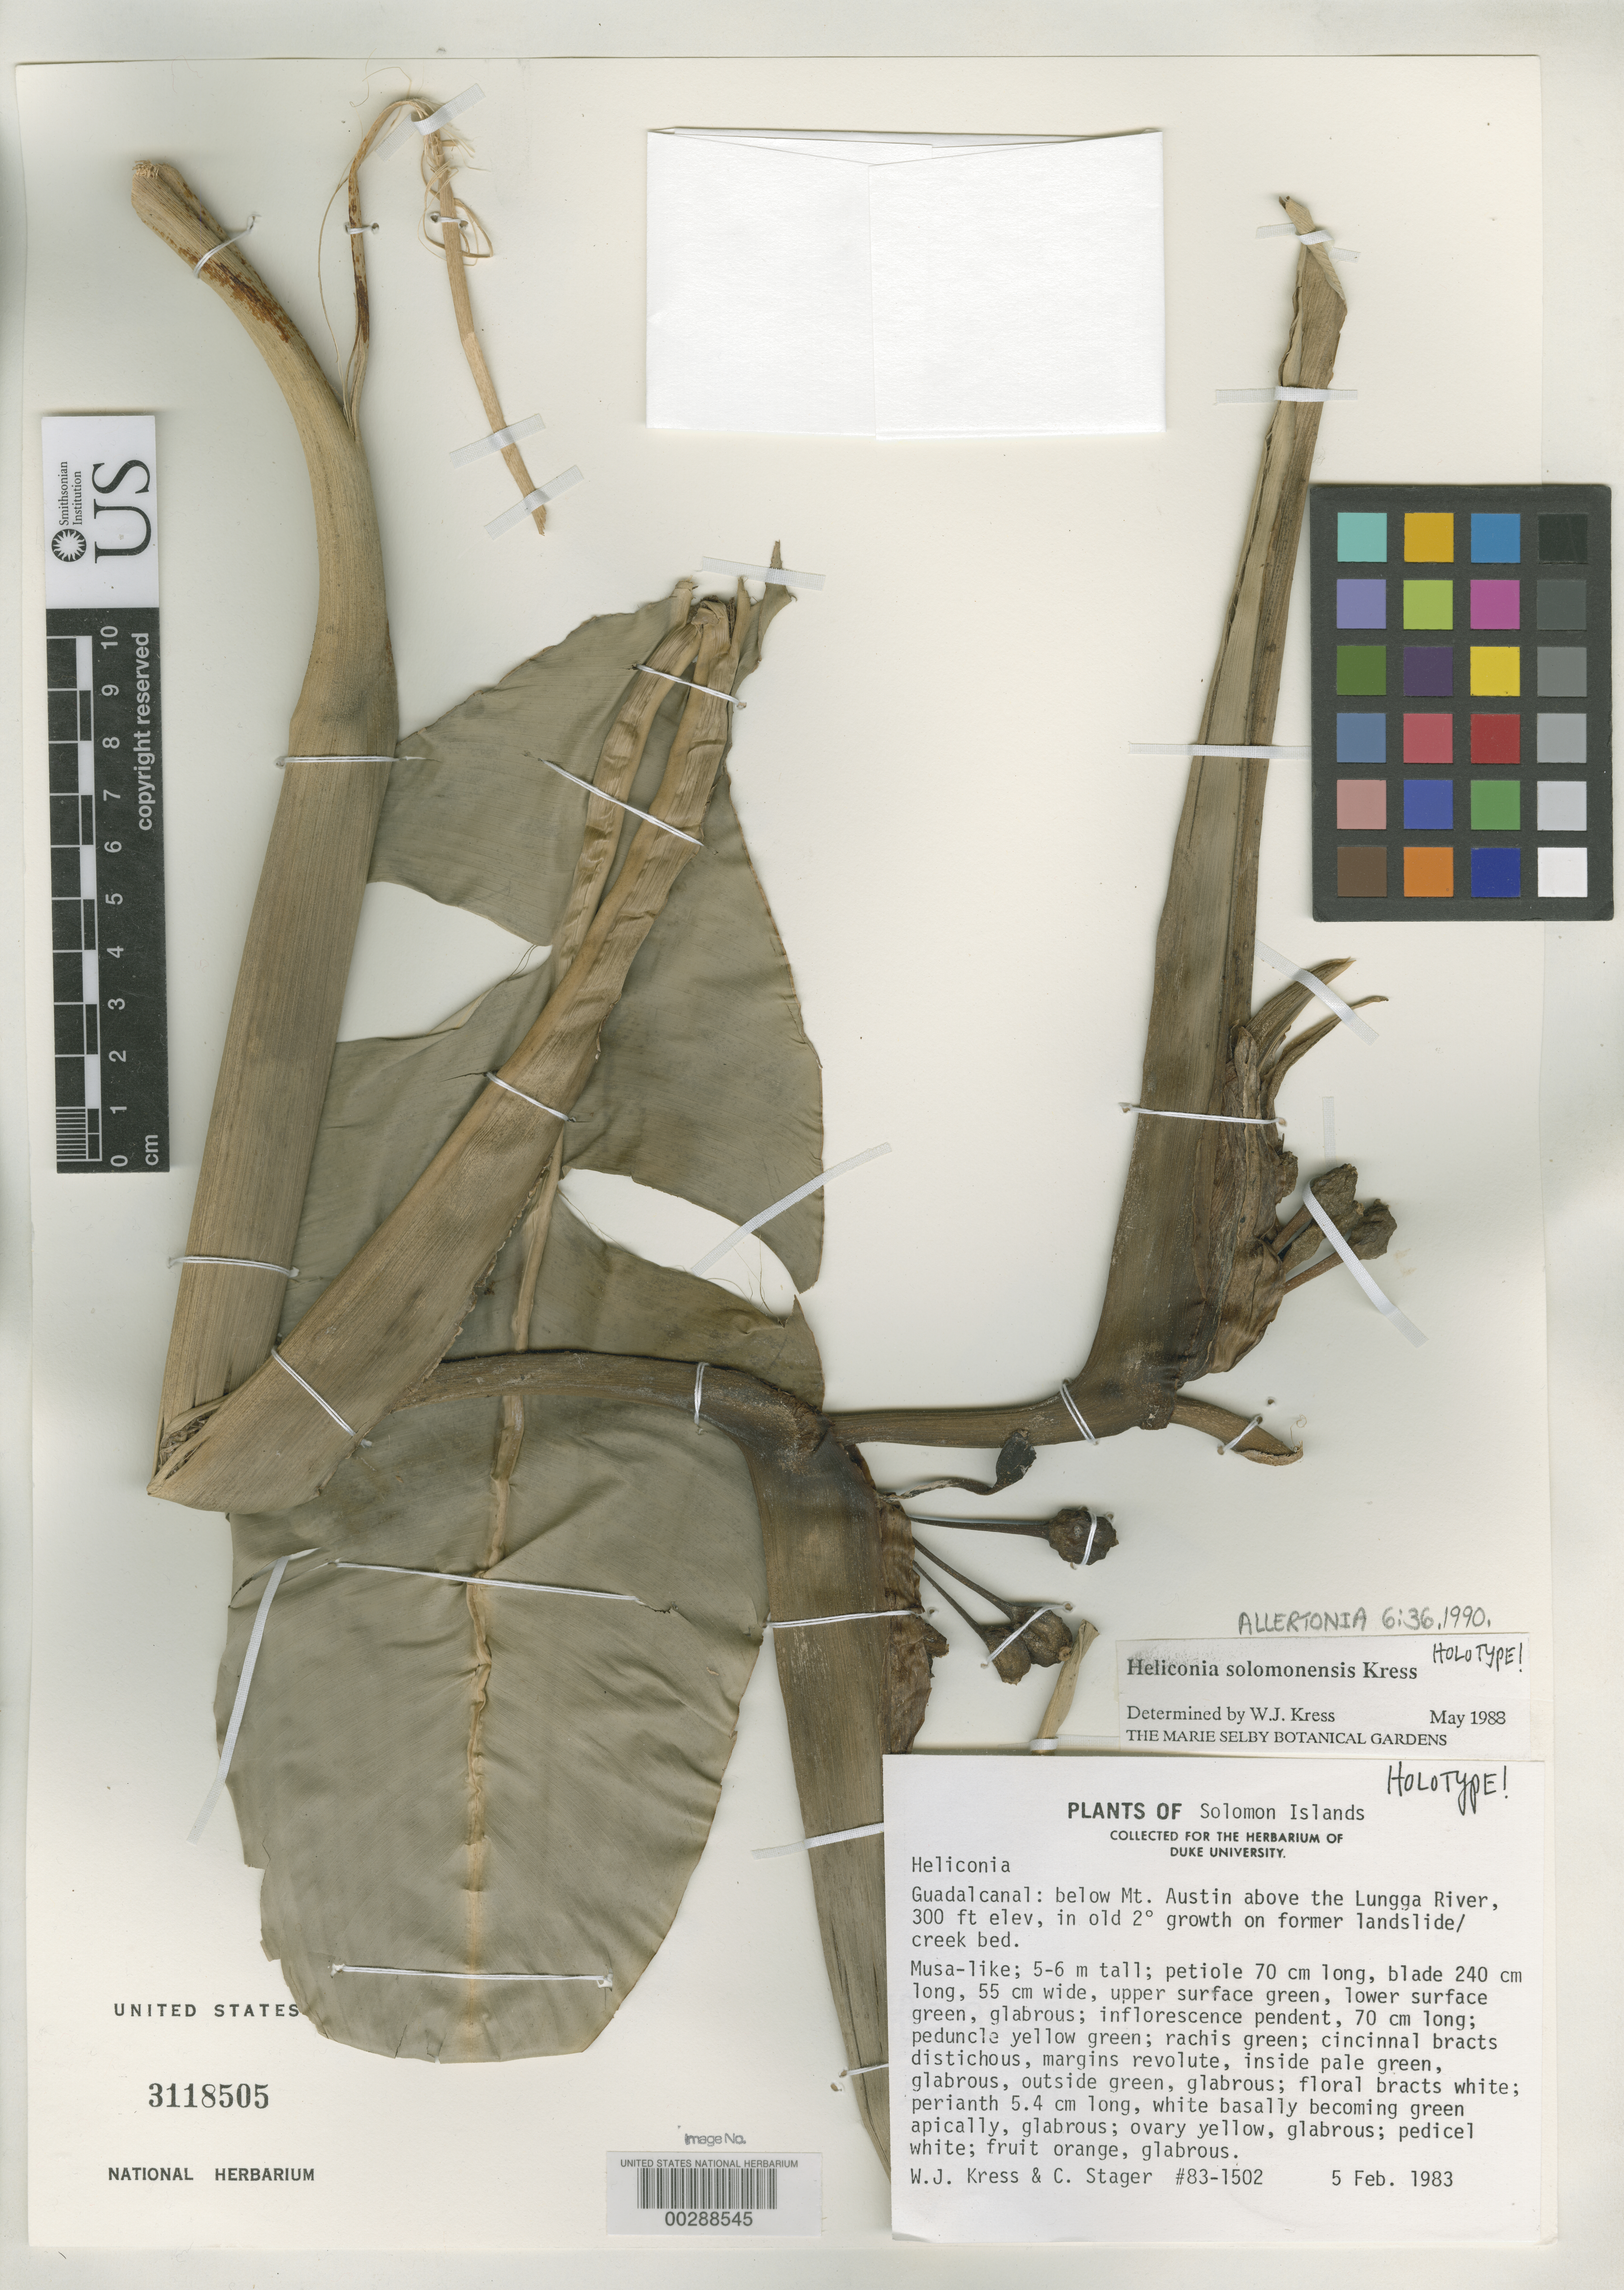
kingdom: Plantae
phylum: Tracheophyta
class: Liliopsida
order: Zingiberales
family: Heliconiaceae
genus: Heliconia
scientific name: Heliconia solomonensis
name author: W.J. Kress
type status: Holotype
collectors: W. J. Kress & C. Stager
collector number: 83-1502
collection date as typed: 05 Feb 1983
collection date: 1983-02-05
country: Solomon Islands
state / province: Guadalcanal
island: Guadalcanal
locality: Below Mount Austin, above Lungga River, former landslide /creek bed.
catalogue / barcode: US 3118505